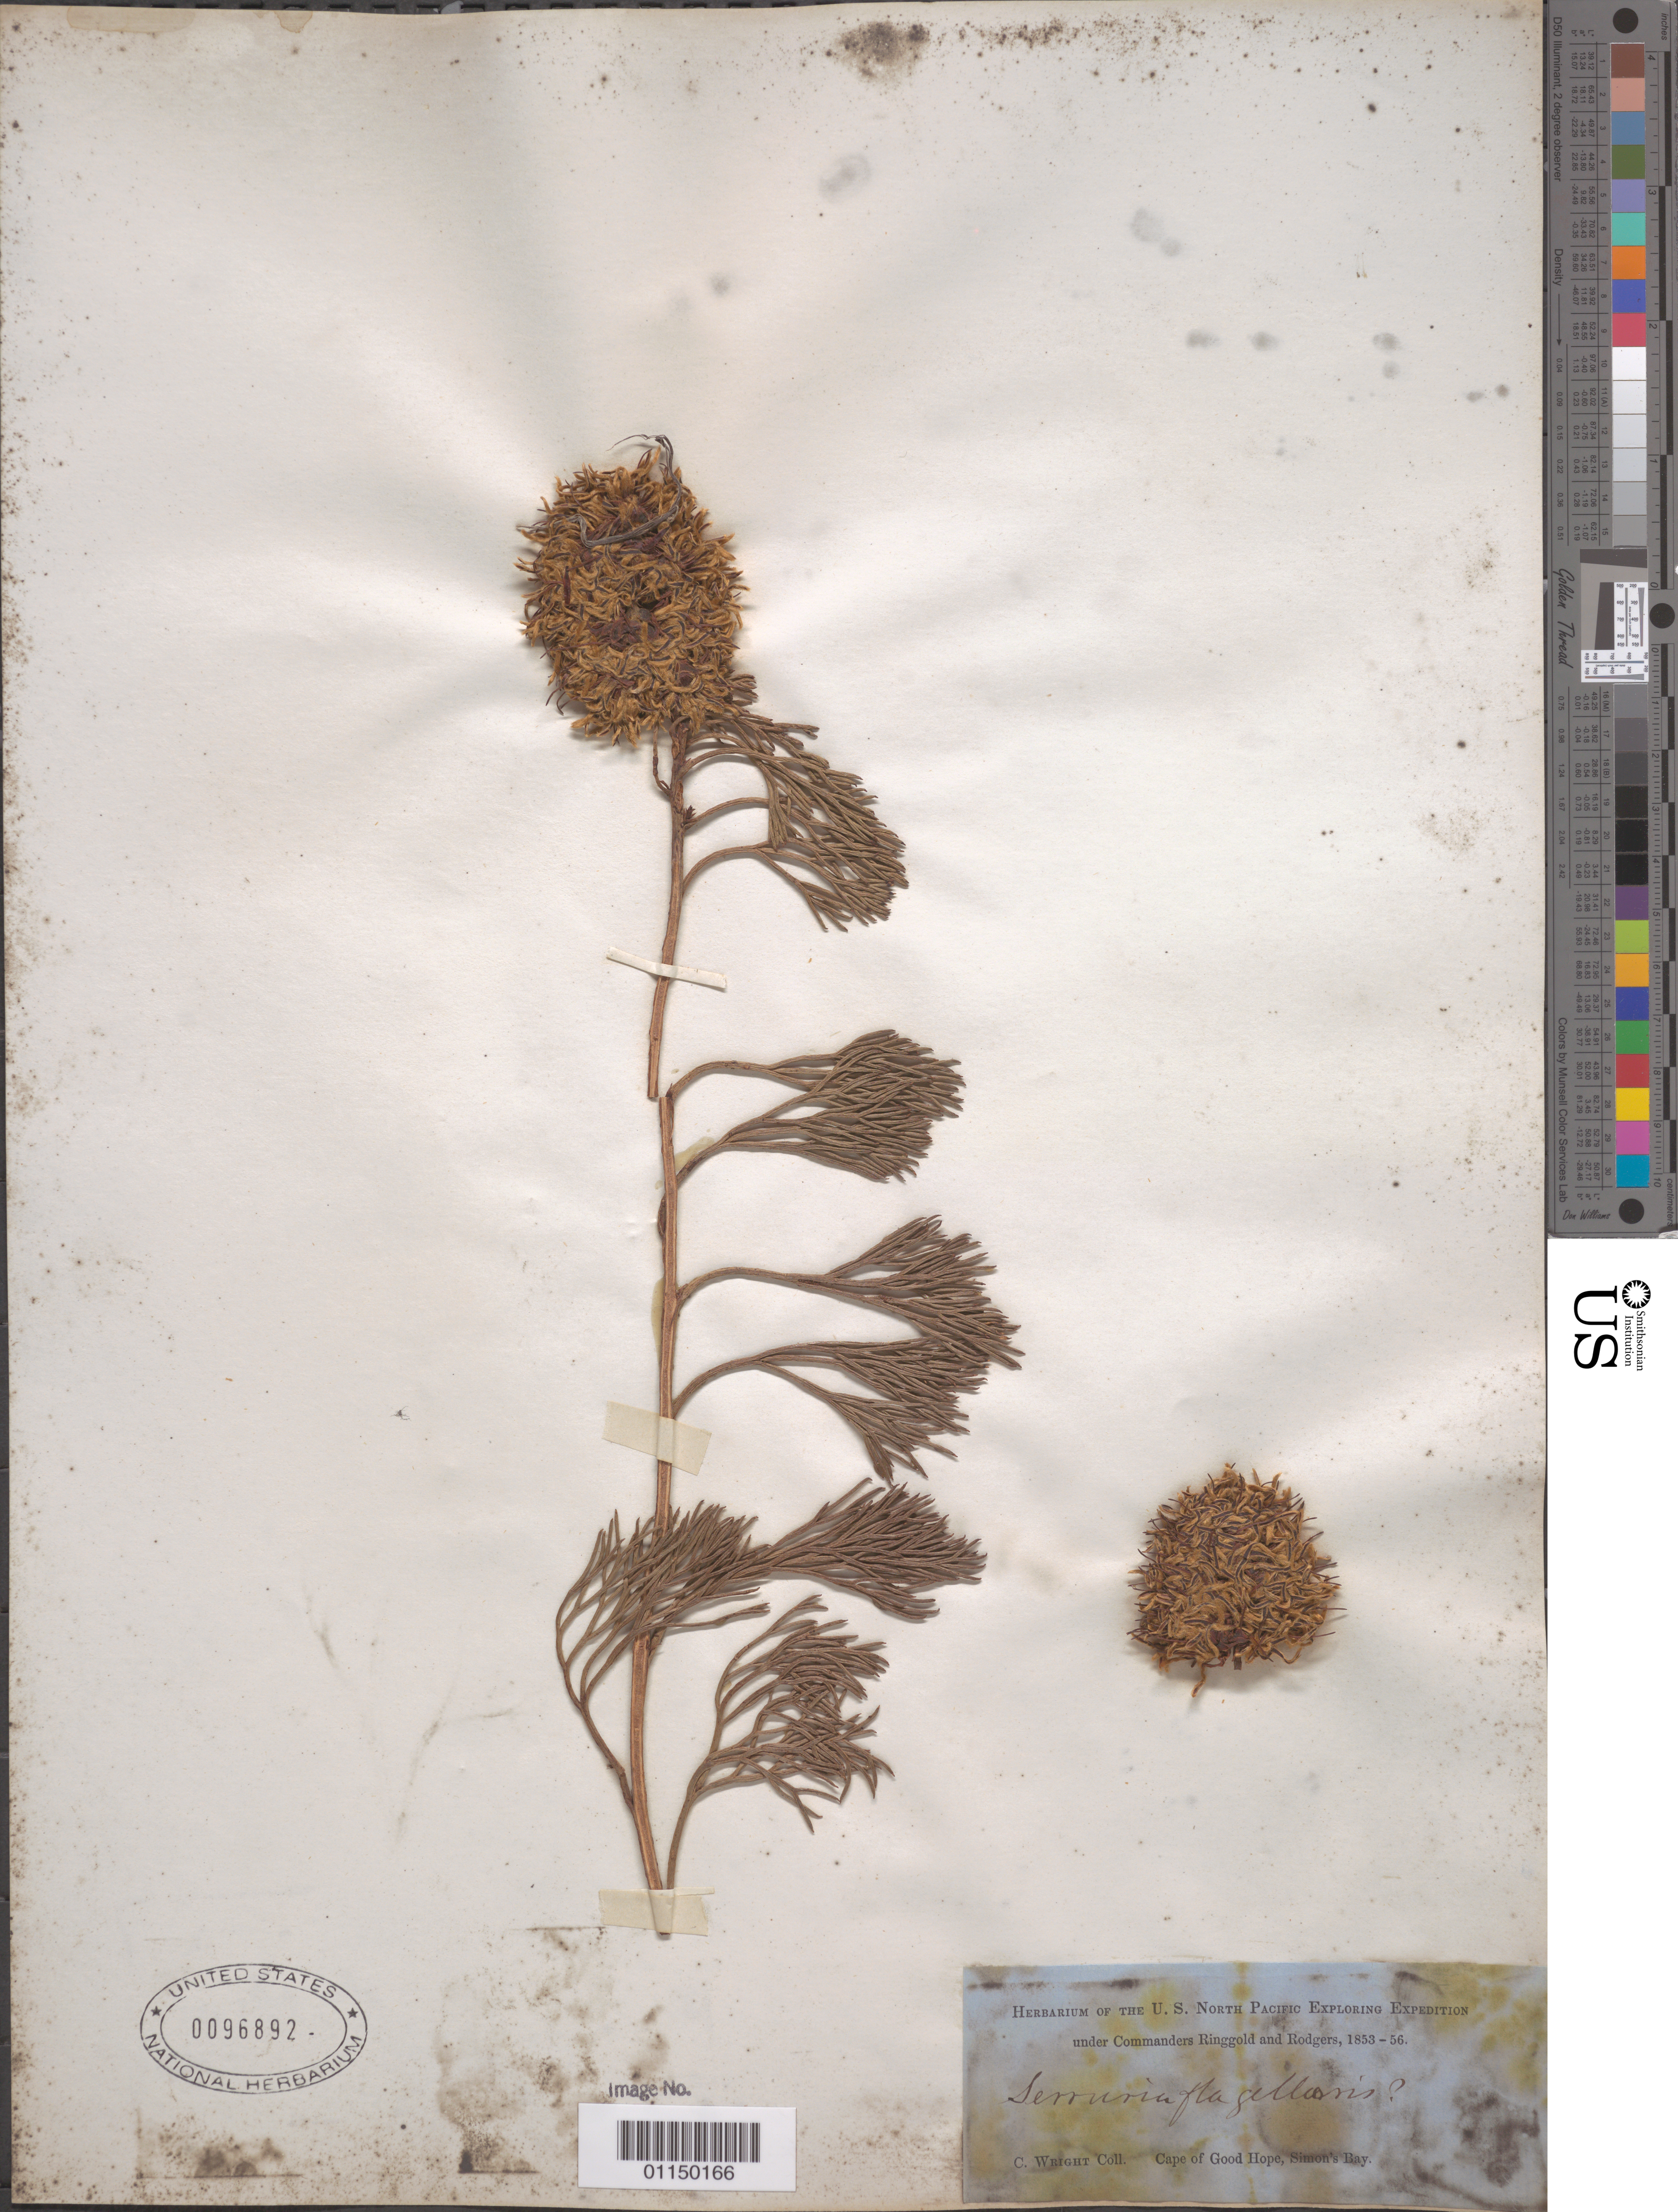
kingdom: Plantae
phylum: Tracheophyta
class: Magnoliopsida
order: Proteales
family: Proteaceae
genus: Serruria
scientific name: Serruria flagellaris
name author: R. Br.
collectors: C. Wright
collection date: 1853/1856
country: South Africa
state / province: Western Cape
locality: Cape of Good Hope, Simon's Bay.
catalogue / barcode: US 96892